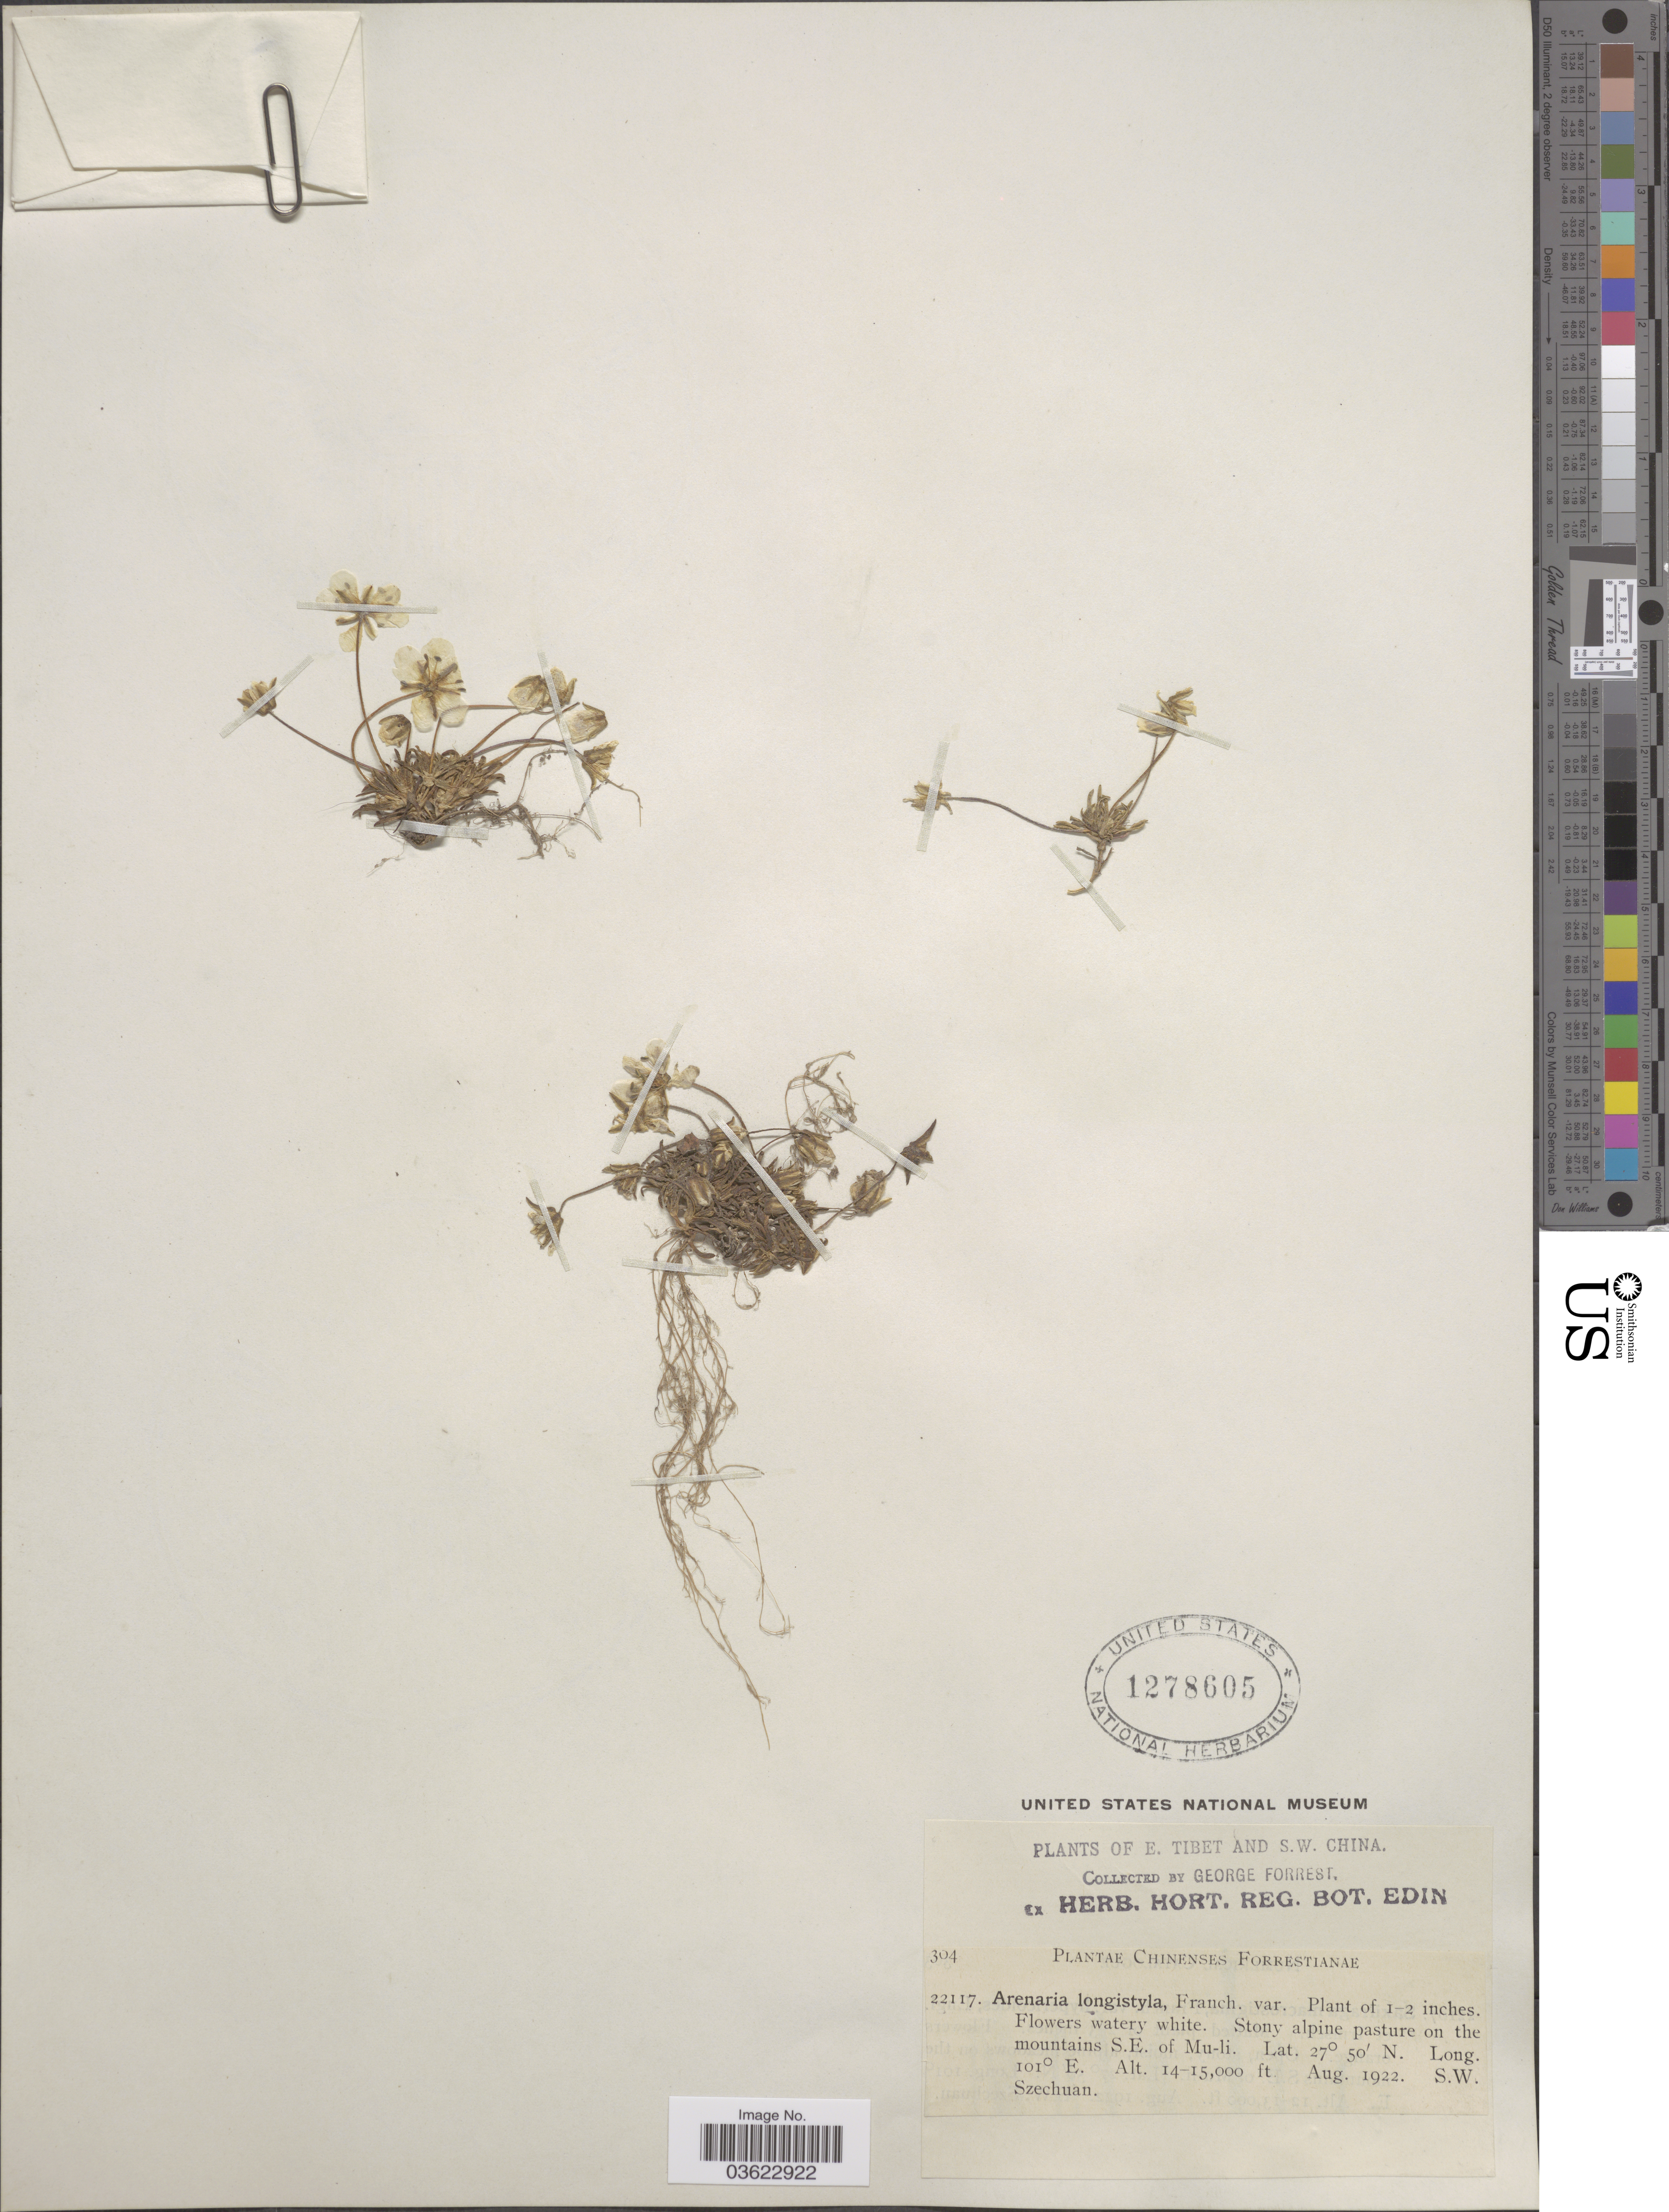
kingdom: Plantae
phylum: Tracheophyta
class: Magnoliopsida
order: Caryophyllales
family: Caryophyllaceae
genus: Odontostemma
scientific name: Odontostemma longistylum var. pleurogynoides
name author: (Diels) Rabeler & W.L. Wagner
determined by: Strong, Mark T., (BOT), Smithsonian Institution - National Museum of Natural History (UNITED STATES)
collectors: G. Forrest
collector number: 304?/22117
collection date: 1922-08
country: China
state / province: Sichuan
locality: E. Tibet and S.W. China. Stony alpine pasture on the mountains S.E. of Mu-li. S.W. Szechuan.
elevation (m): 4267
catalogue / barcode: US 1278605